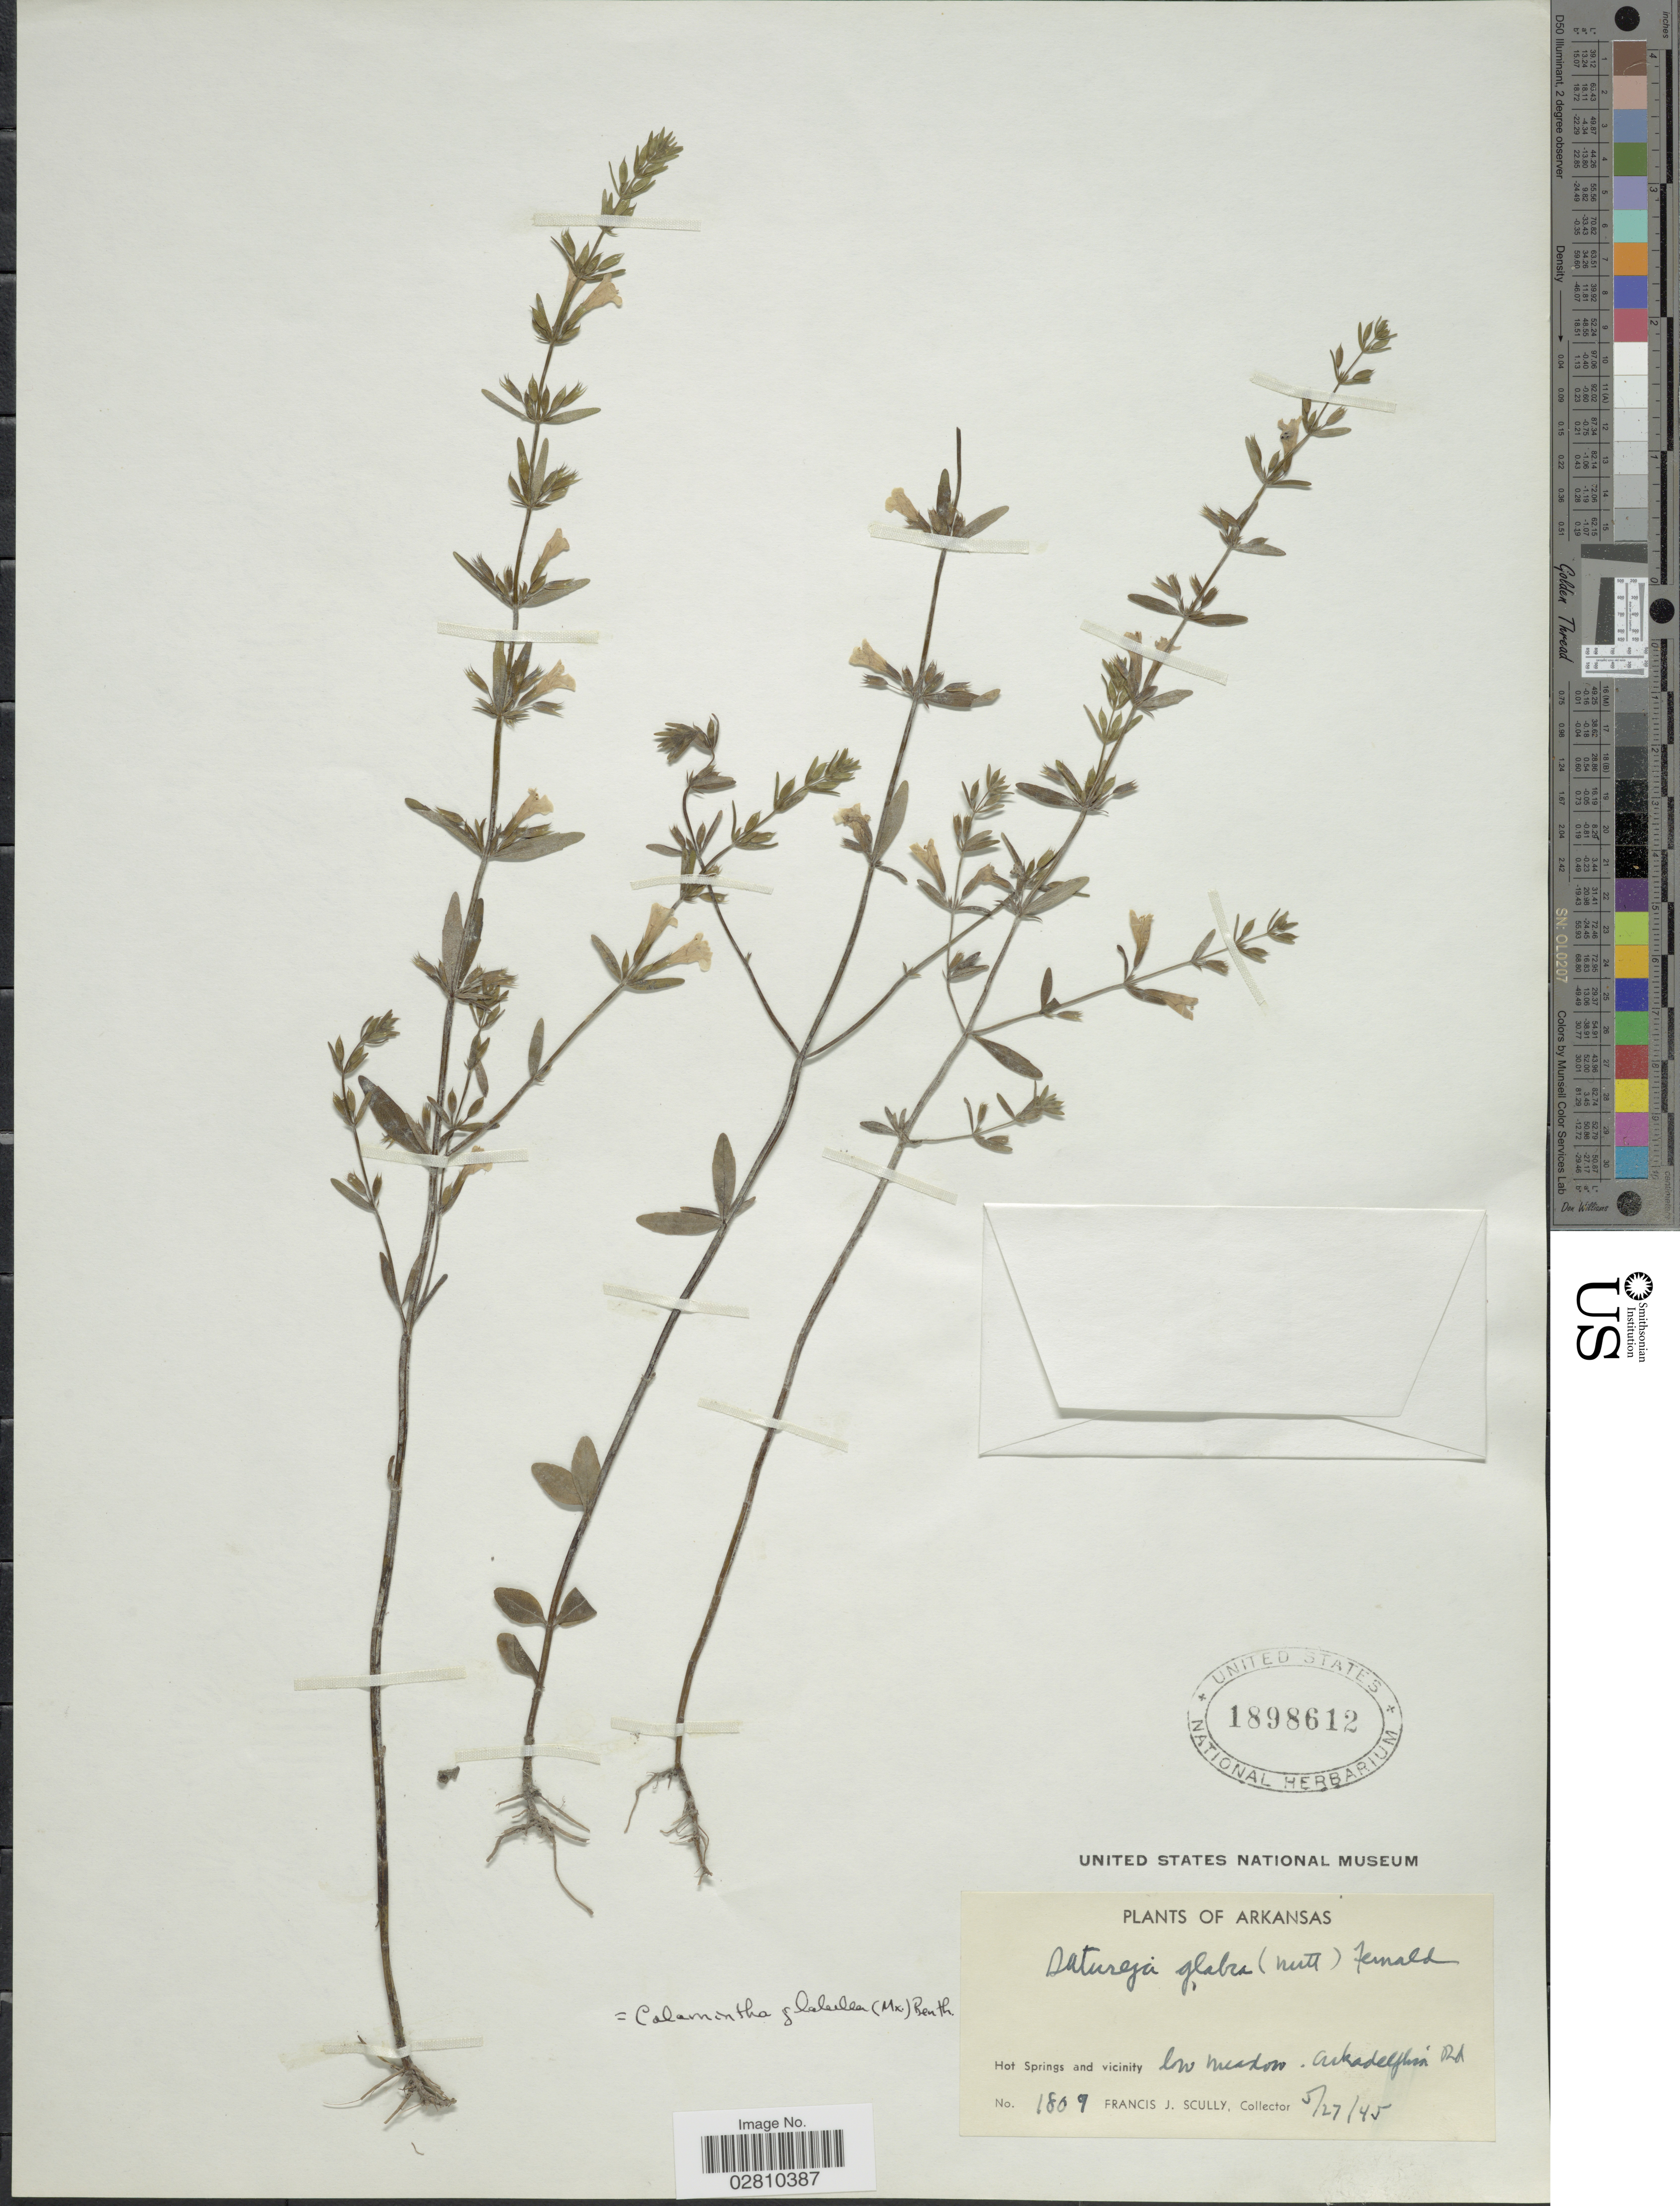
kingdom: Plantae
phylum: Tracheophyta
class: Magnoliopsida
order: Lamiales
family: Lamiaceae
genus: Clinopodium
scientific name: Clinopodium glabrum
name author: (Nutt.) Kuntze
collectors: F. J. Scully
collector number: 1809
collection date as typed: Transcribed d/m/y: 27/5/45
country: United States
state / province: Arkansas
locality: Hot Springs and vicinity low meadow. Arkadelphin Rd.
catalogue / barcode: US 1898612